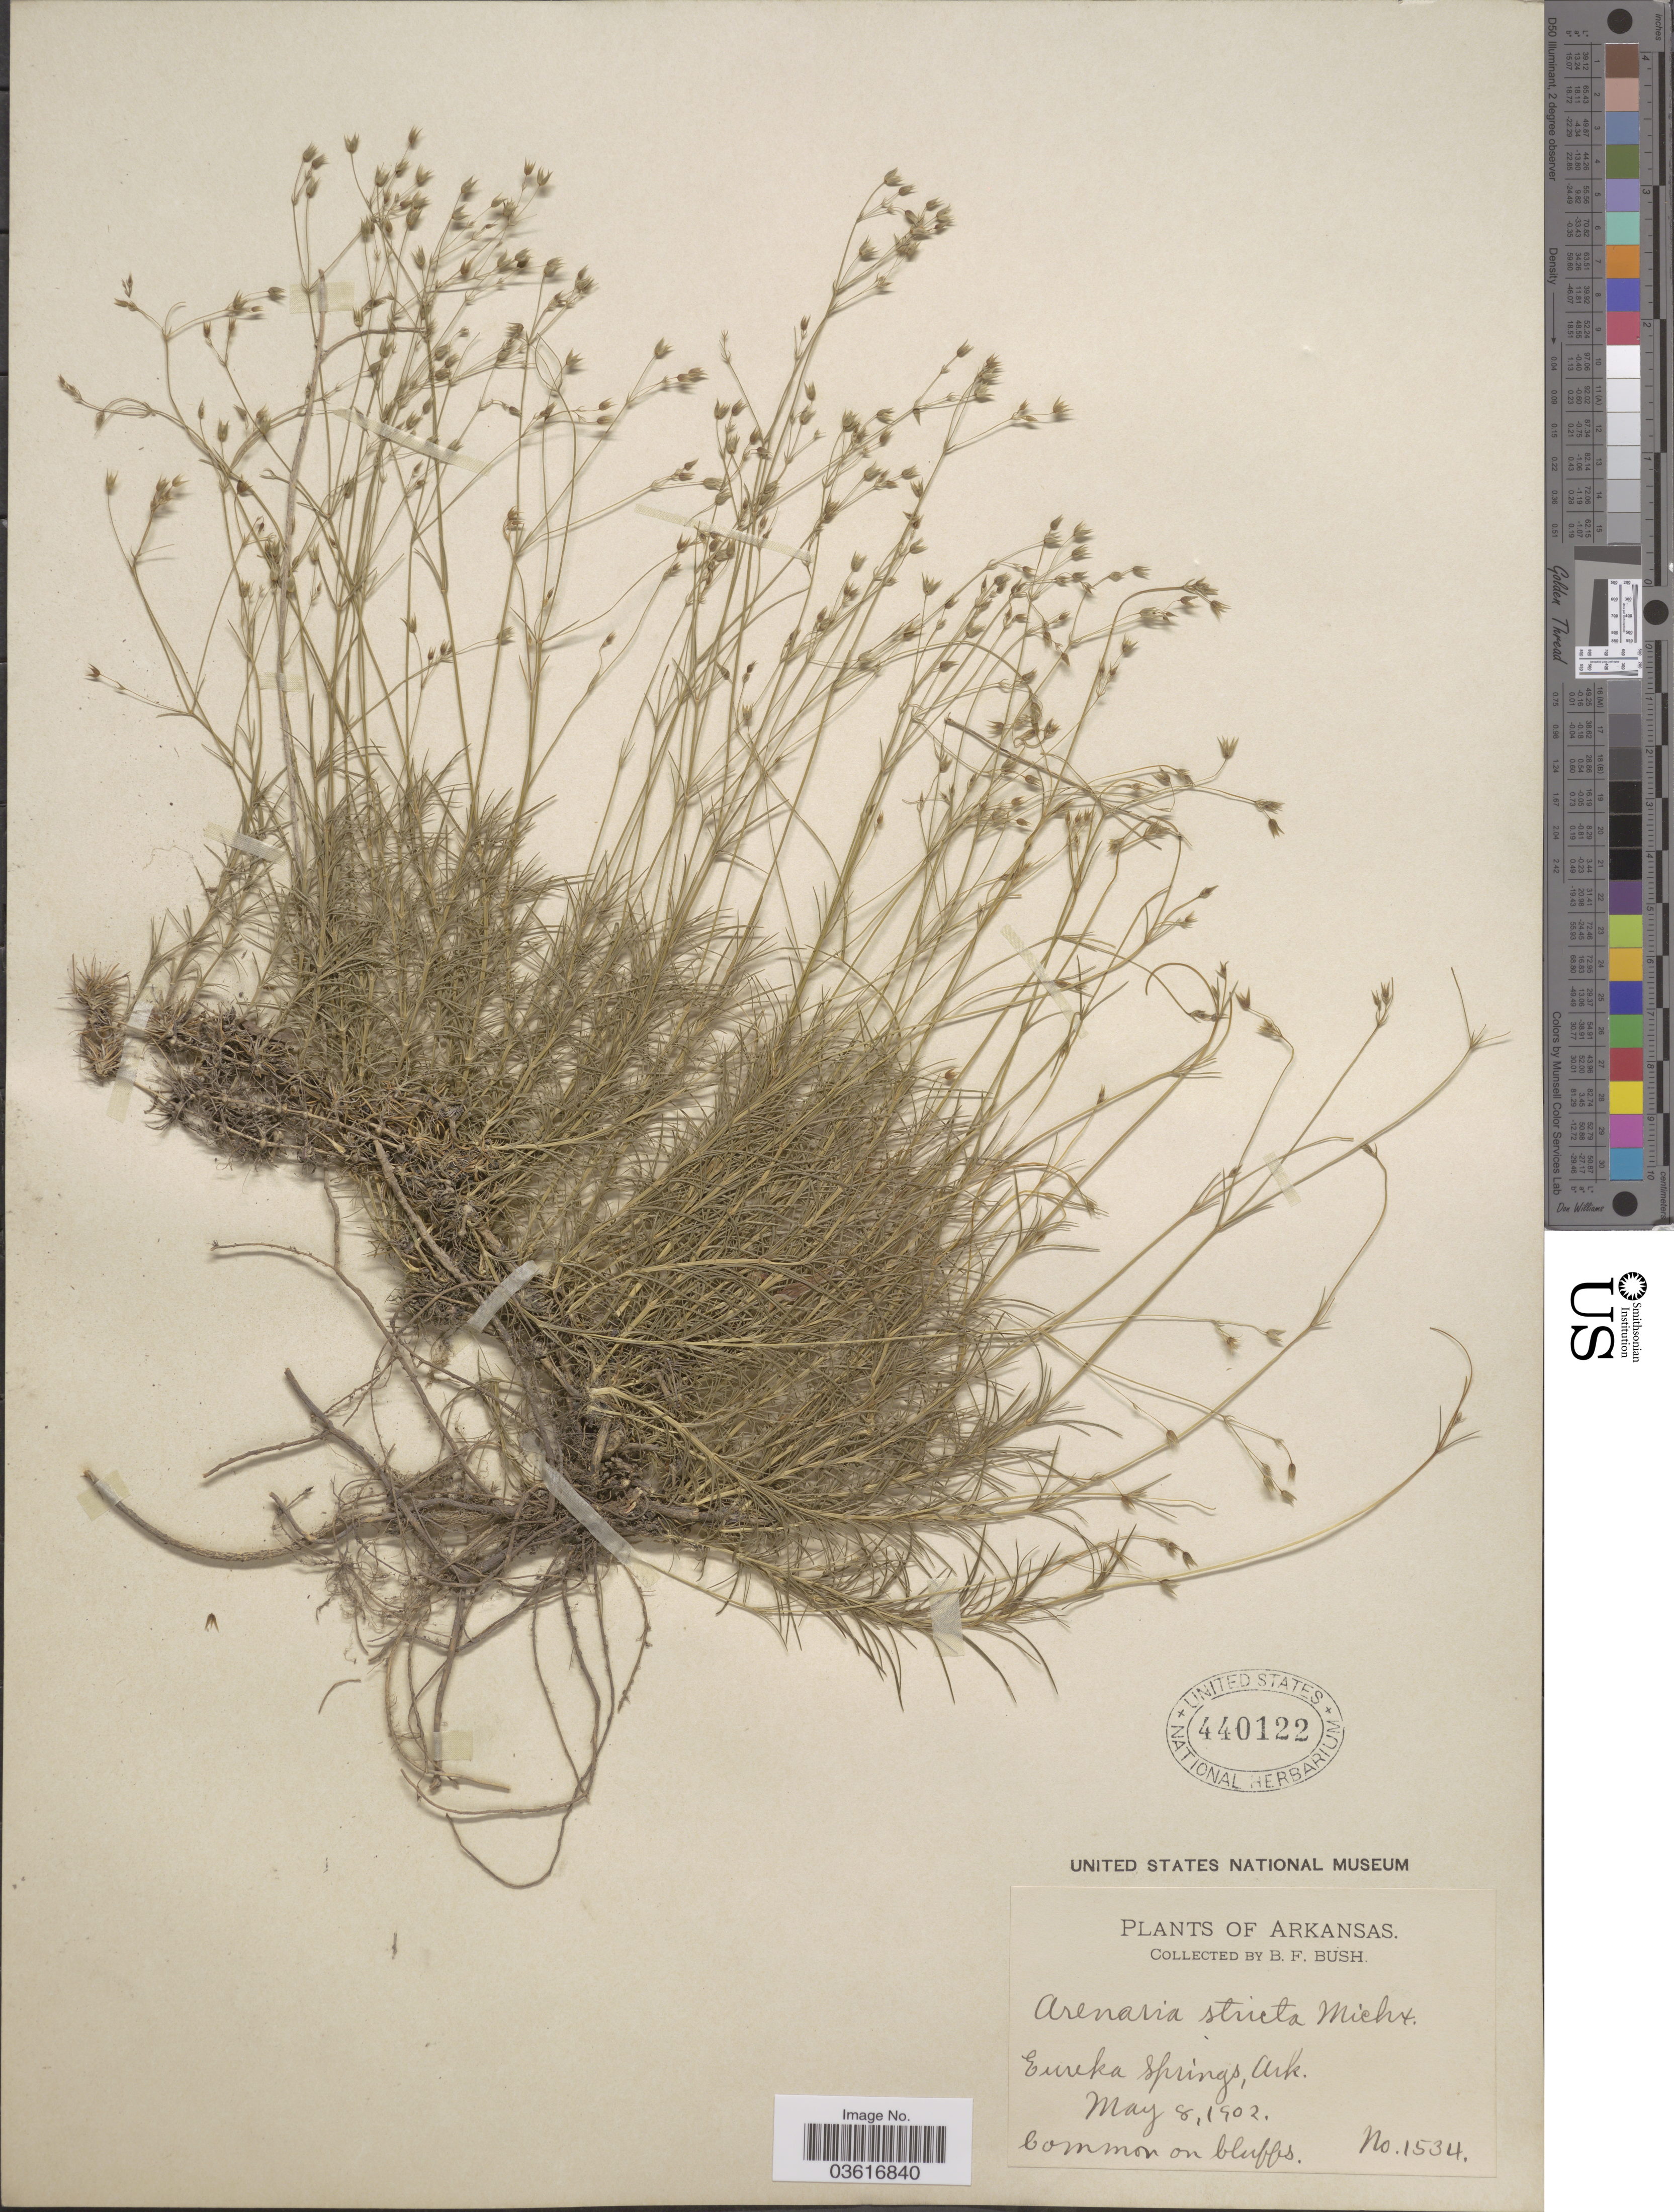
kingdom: Plantae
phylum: Tracheophyta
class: Magnoliopsida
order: Caryophyllales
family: Caryophyllaceae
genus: Minuartia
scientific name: Minuartia stricta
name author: (Sw.) Hiern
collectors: B. F. Bush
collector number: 1534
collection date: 1902-05-08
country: United States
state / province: Arkansas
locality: Eureka Springs.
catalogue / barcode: US 440122